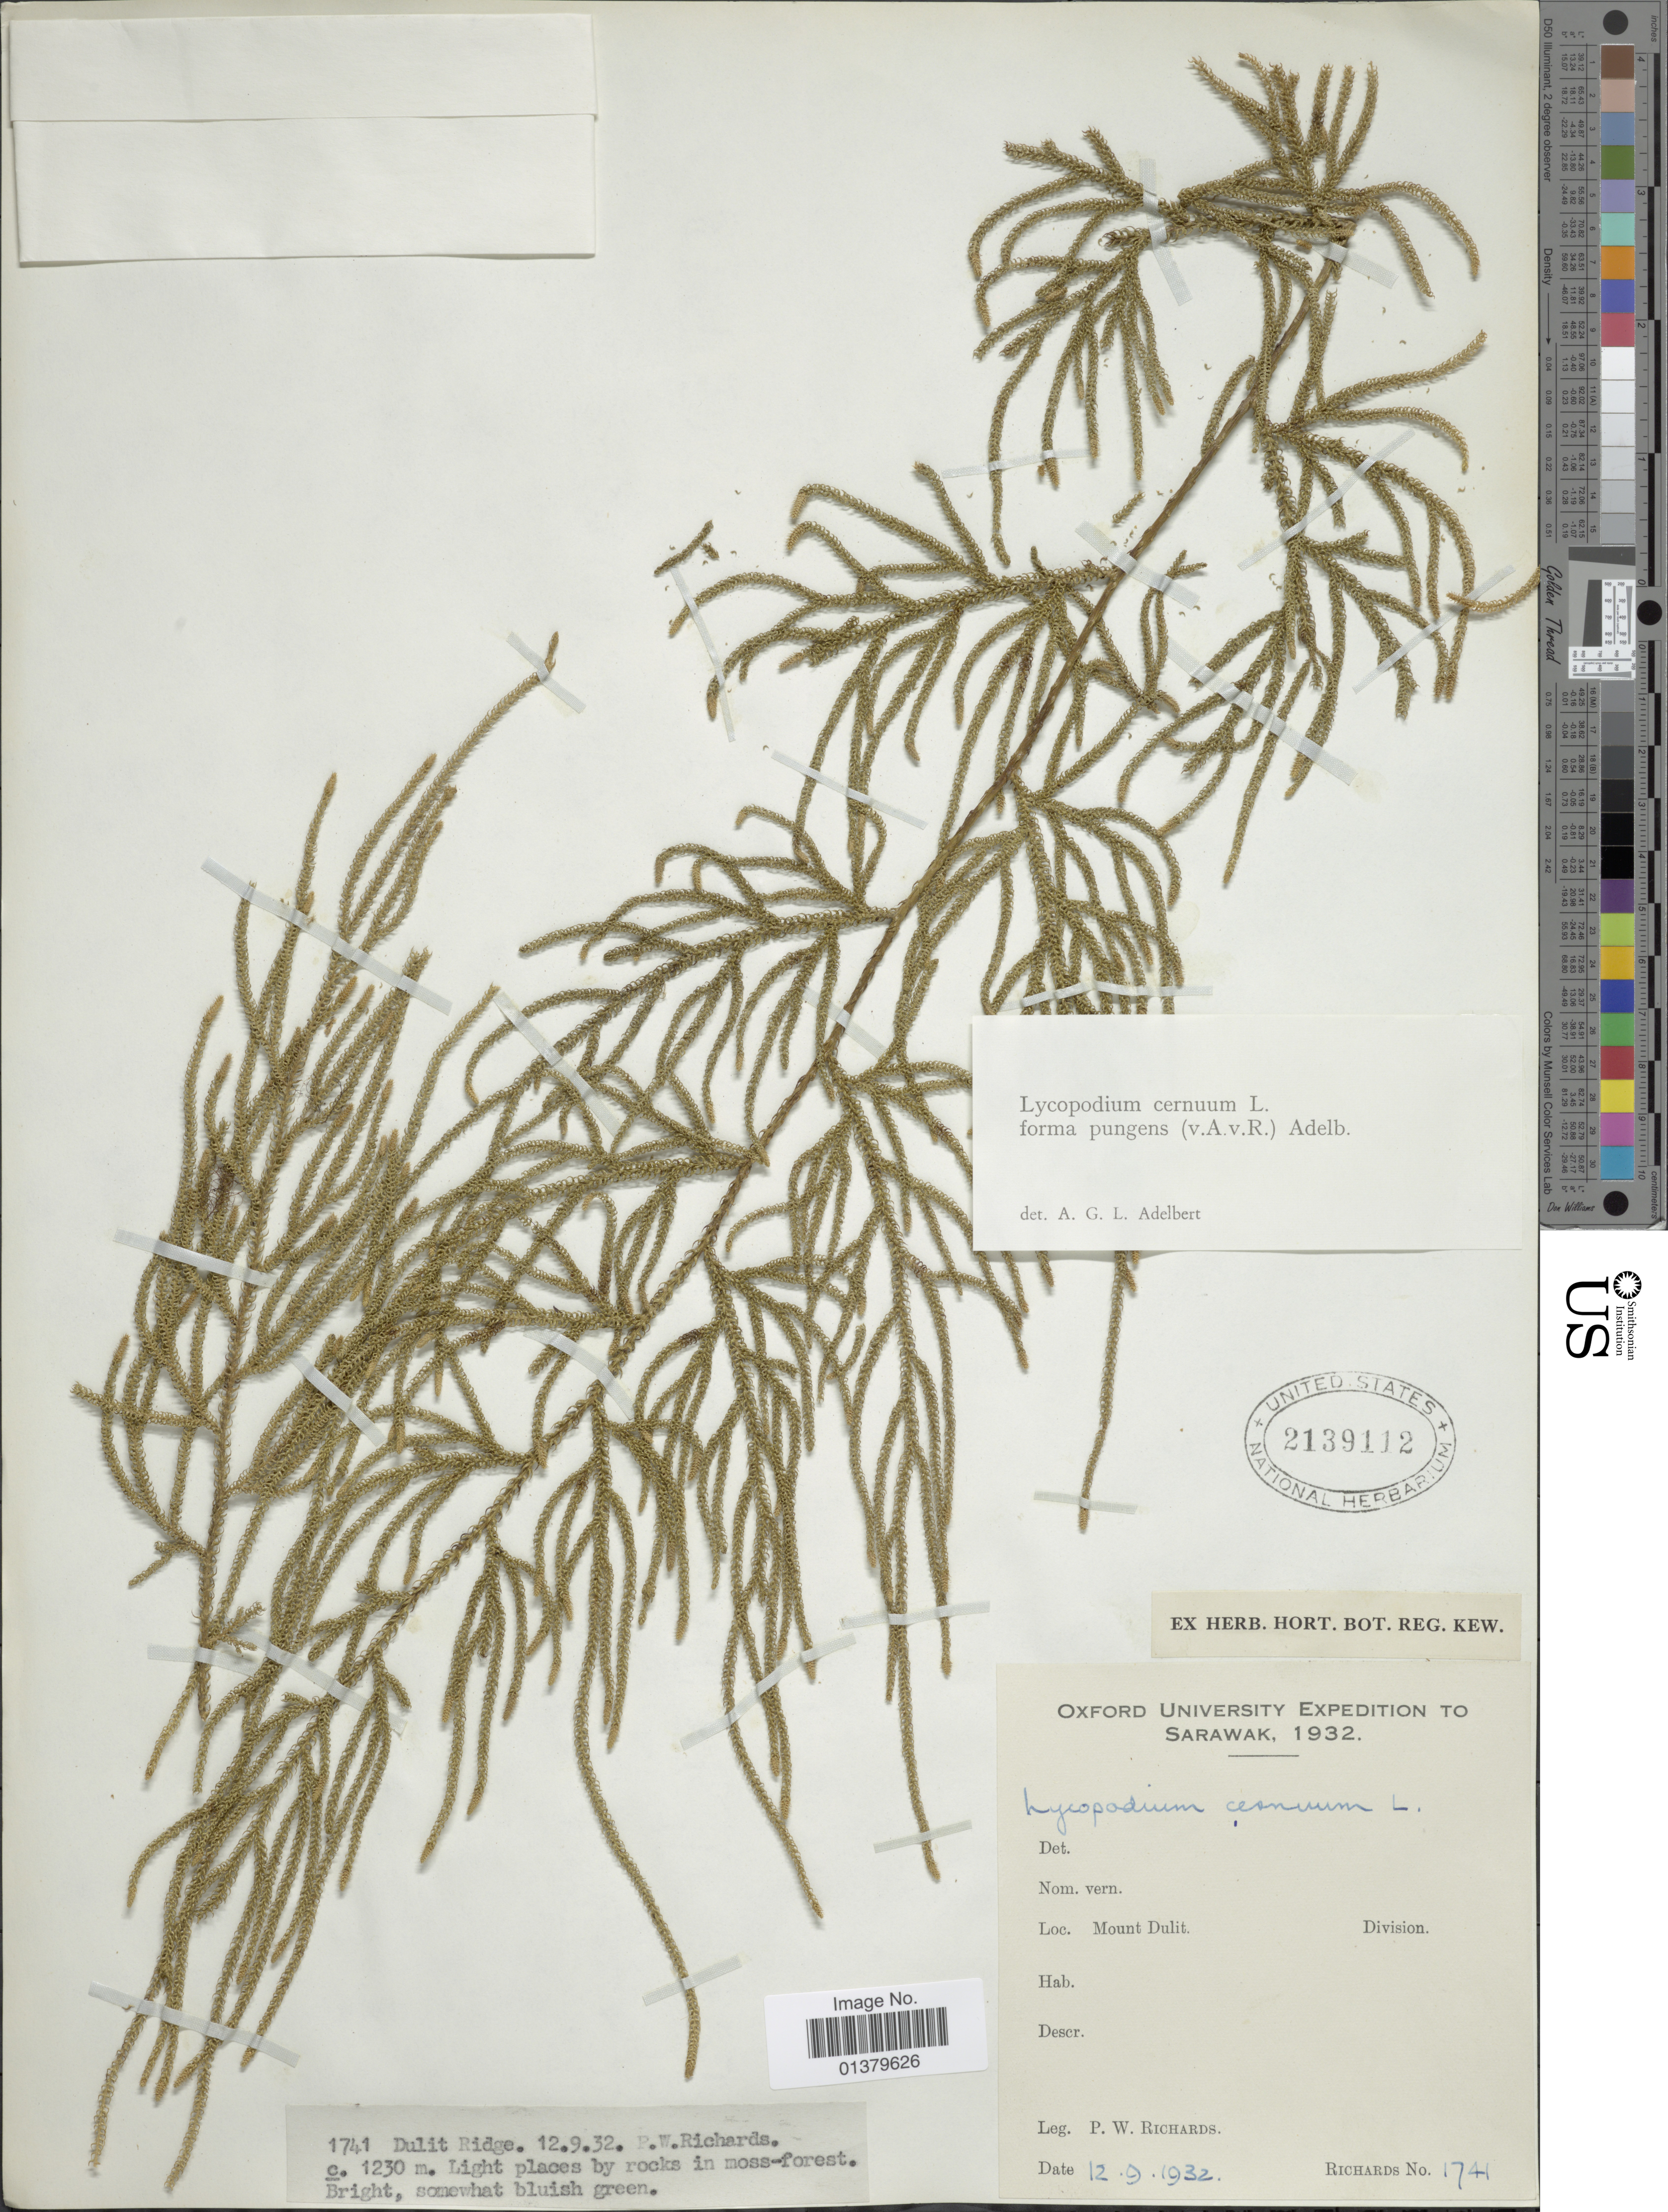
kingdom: Plantae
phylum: Tracheophyta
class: Lycopodiopsida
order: Lycopodiales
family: Lycopodiaceae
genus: Palhinhaea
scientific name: Palhinhaea cernua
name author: (L.) Vasc. & Franco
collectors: P. Richards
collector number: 1741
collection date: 1932-09-12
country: Malaysia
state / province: Sarawak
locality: Mount Dulit, Dulit Ridge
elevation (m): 1230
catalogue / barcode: US 2139112